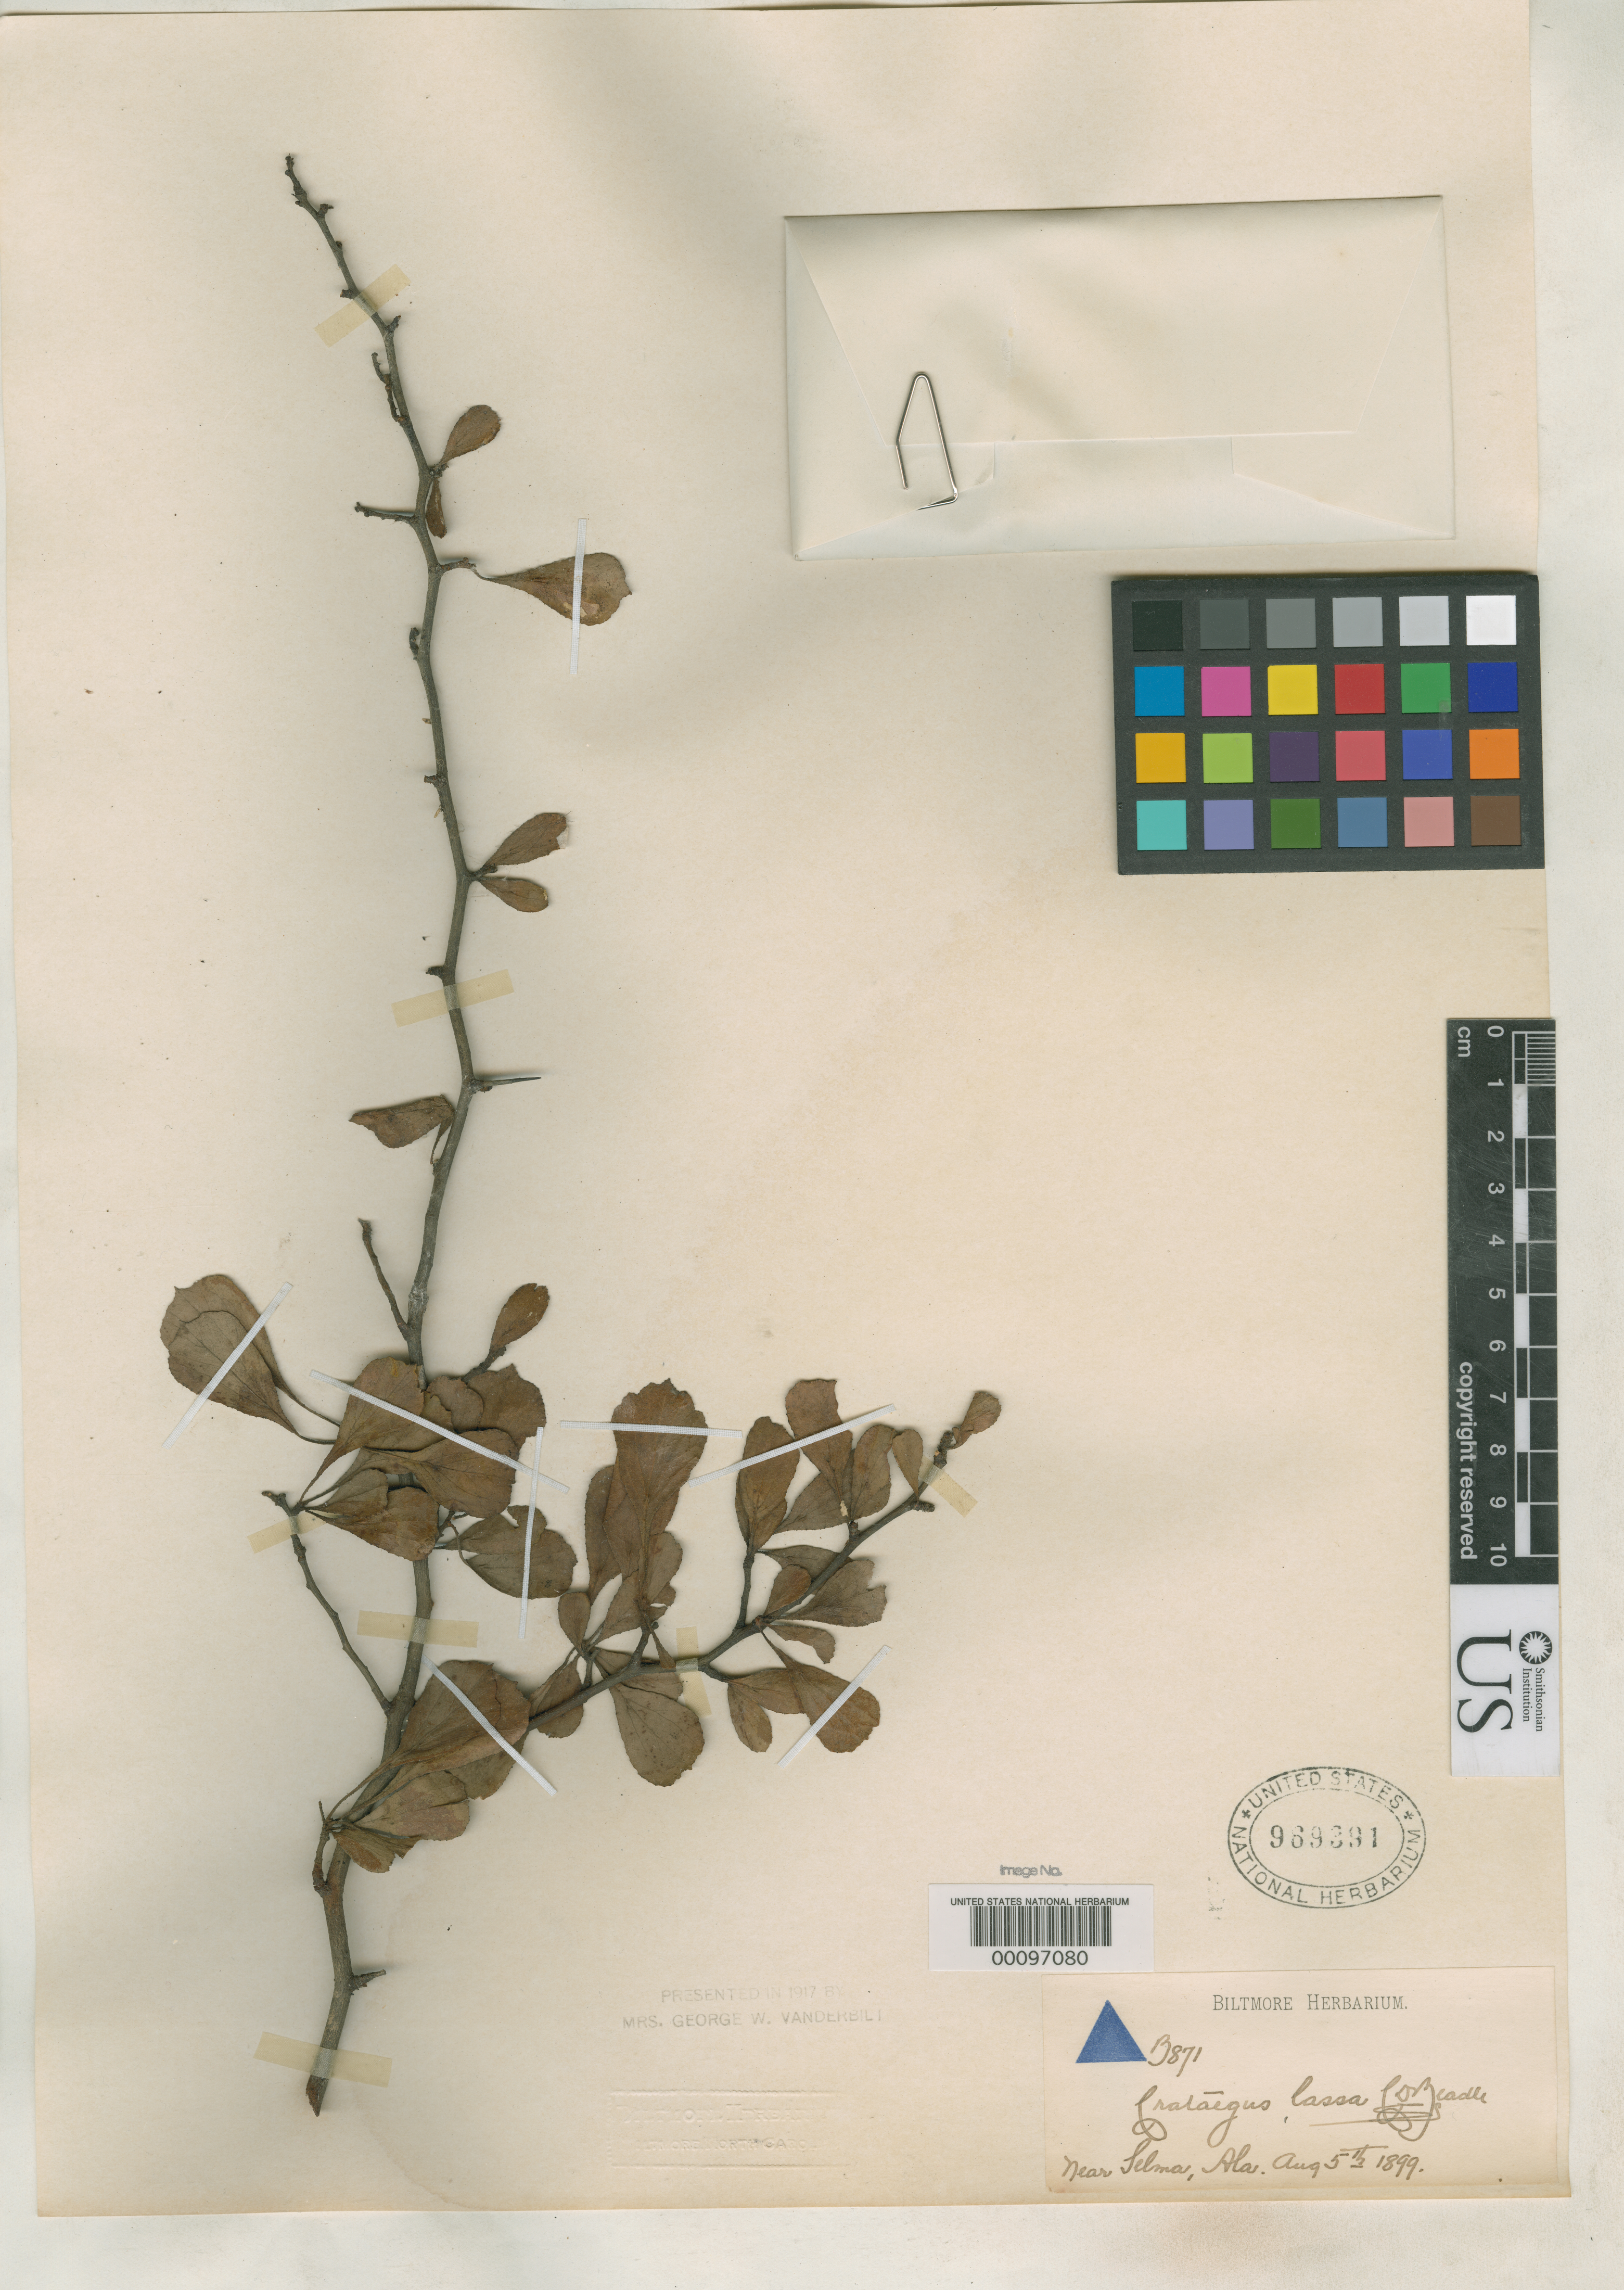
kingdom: Plantae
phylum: Tracheophyta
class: Magnoliopsida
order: Rosales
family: Rosaceae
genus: Crataegus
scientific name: Crataegus lassa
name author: Beadle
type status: Holotype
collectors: ex herb. Biltmore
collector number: B 871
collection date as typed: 05 Aug 1899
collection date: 1899-08-05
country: United States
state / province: Alabama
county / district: Dallas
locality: Selma.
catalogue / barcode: US 969391